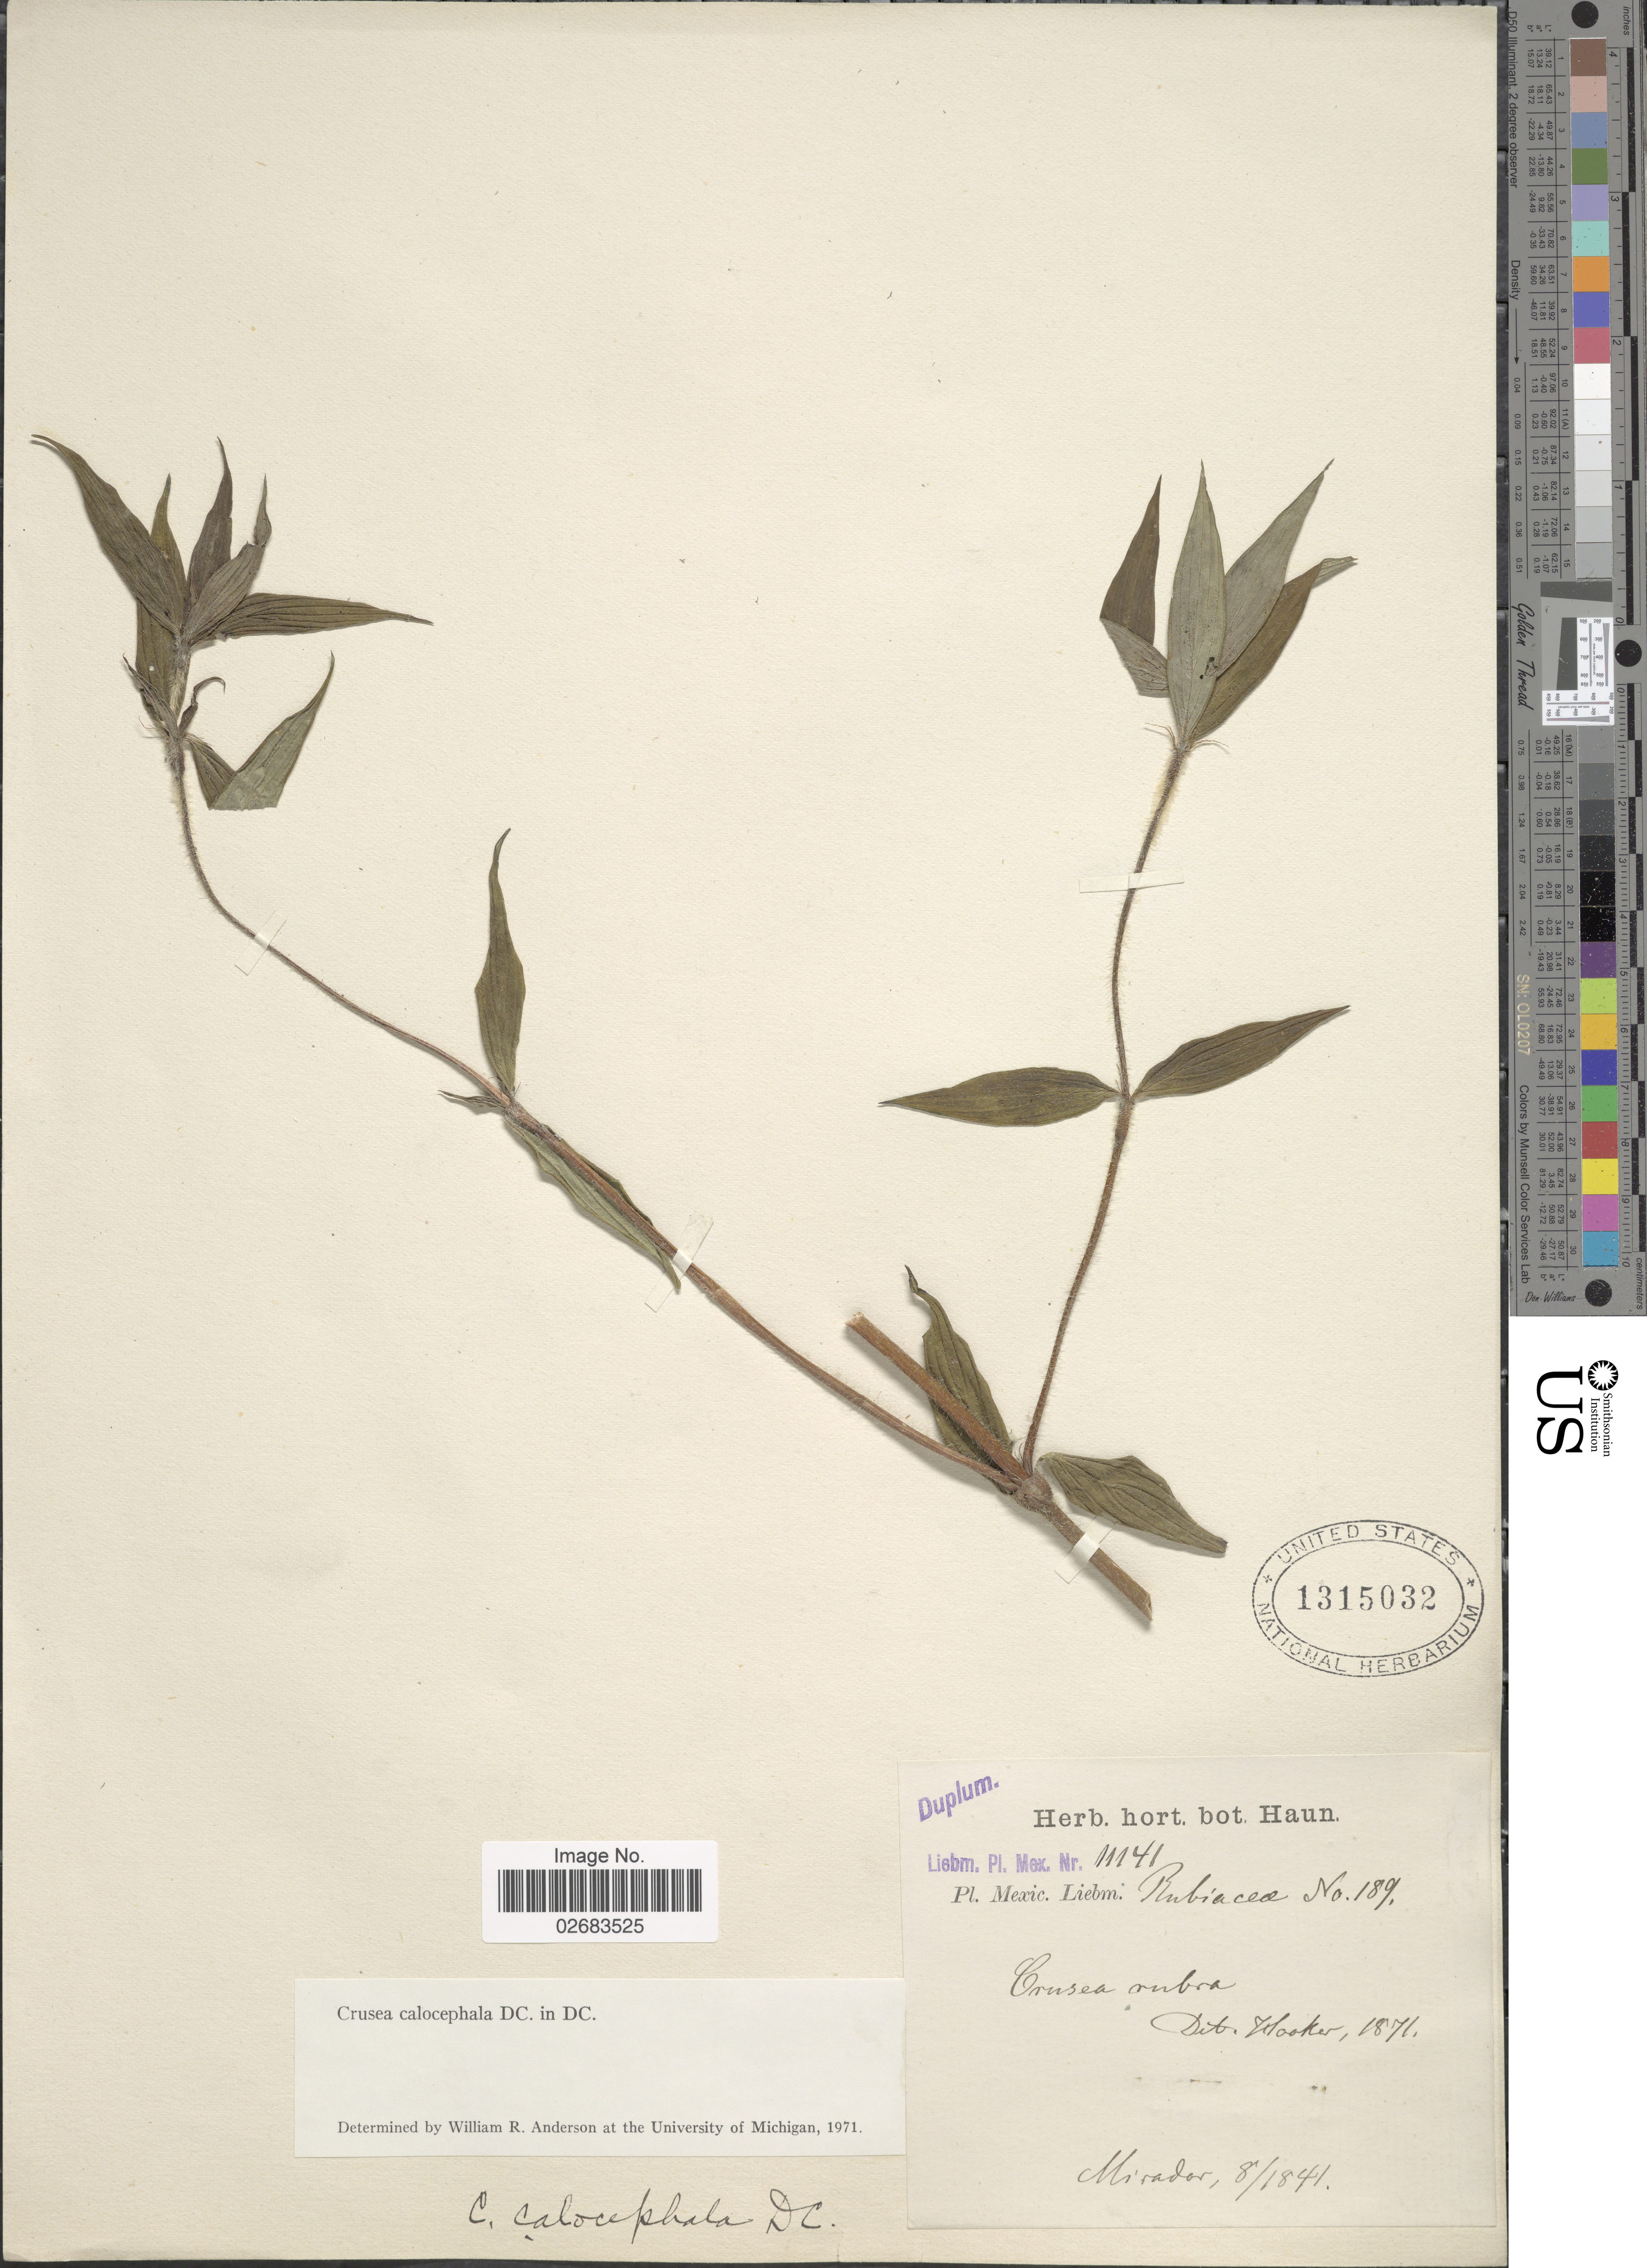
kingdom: Plantae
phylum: Tracheophyta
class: Magnoliopsida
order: Gentianales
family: Rubiaceae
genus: Crusea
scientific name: Crusea calocephala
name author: DC.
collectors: Liebmann, --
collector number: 11141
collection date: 1841-08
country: Mexico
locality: Mirador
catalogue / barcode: US 1315032